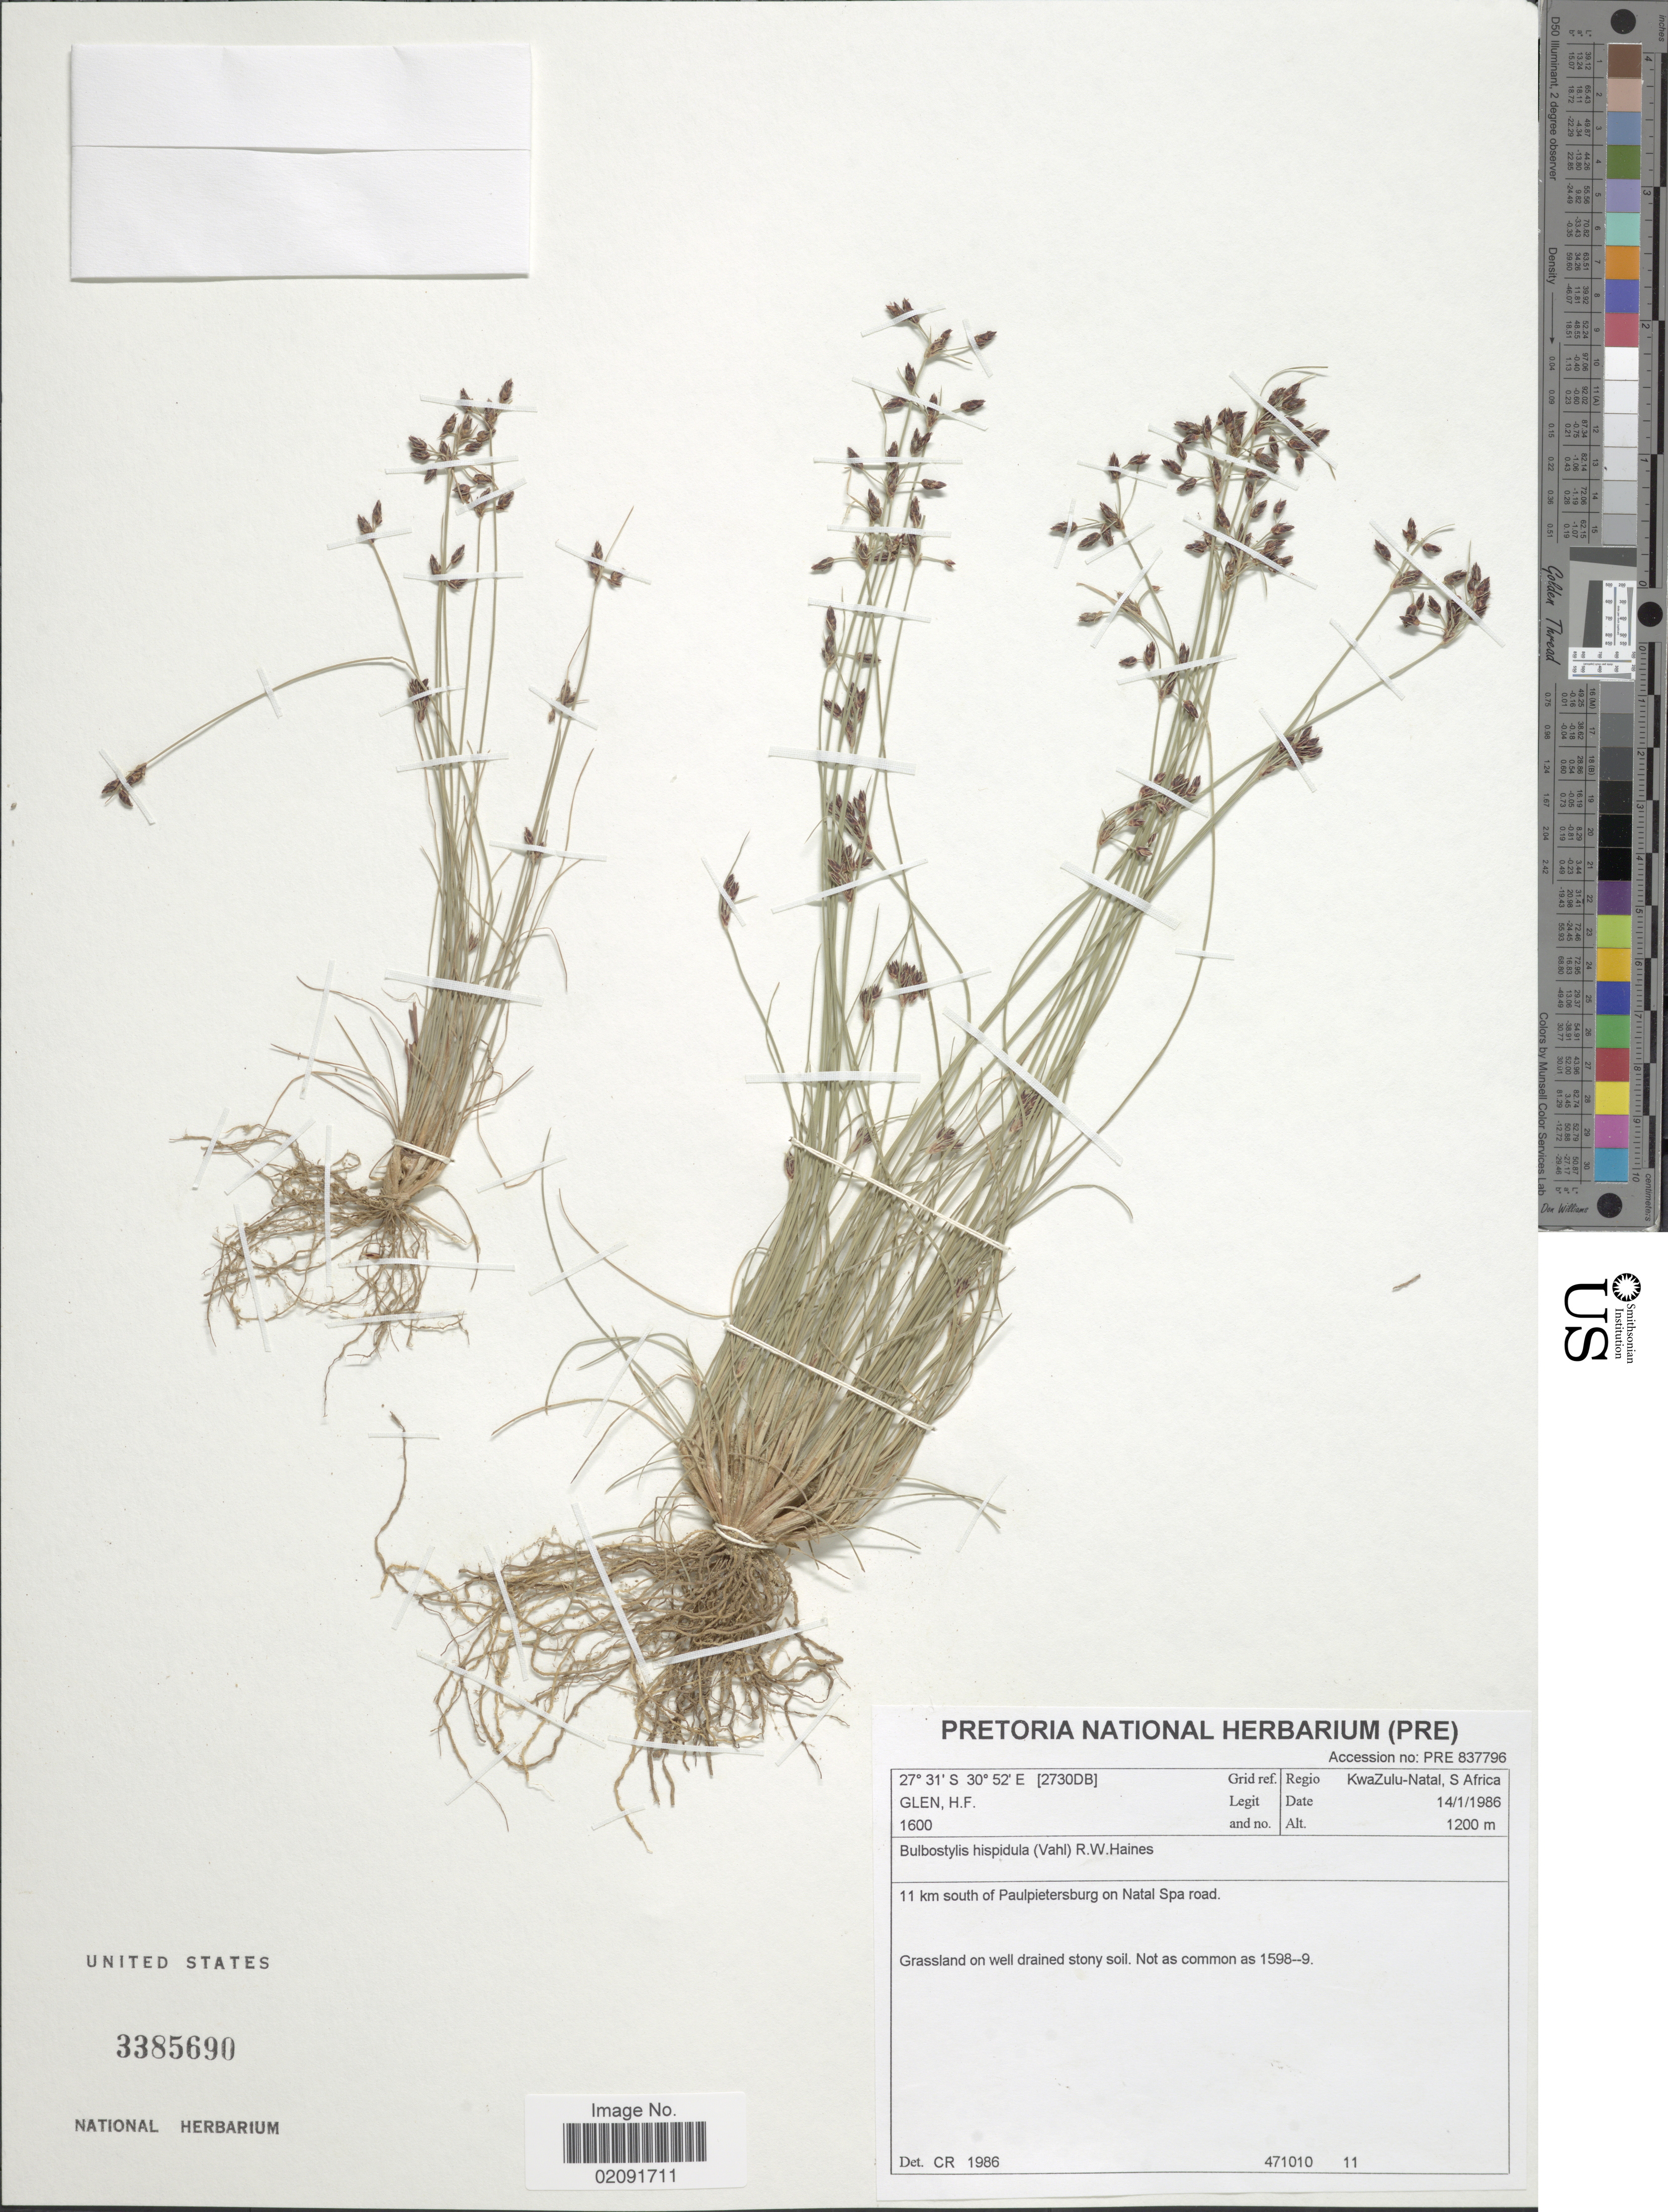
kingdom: Plantae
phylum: Tracheophyta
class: Liliopsida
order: Poales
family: Cyperaceae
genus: Bulbostylis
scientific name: Bulbostylis hispidula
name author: (Vahl) R.W. Haines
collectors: H. F. Glen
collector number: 1600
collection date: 1986-01-14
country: South Africa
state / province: KwaZulu-Natal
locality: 11 km south of Paulpietersburg on Natal Spa road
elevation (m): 1200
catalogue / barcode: US 3385690